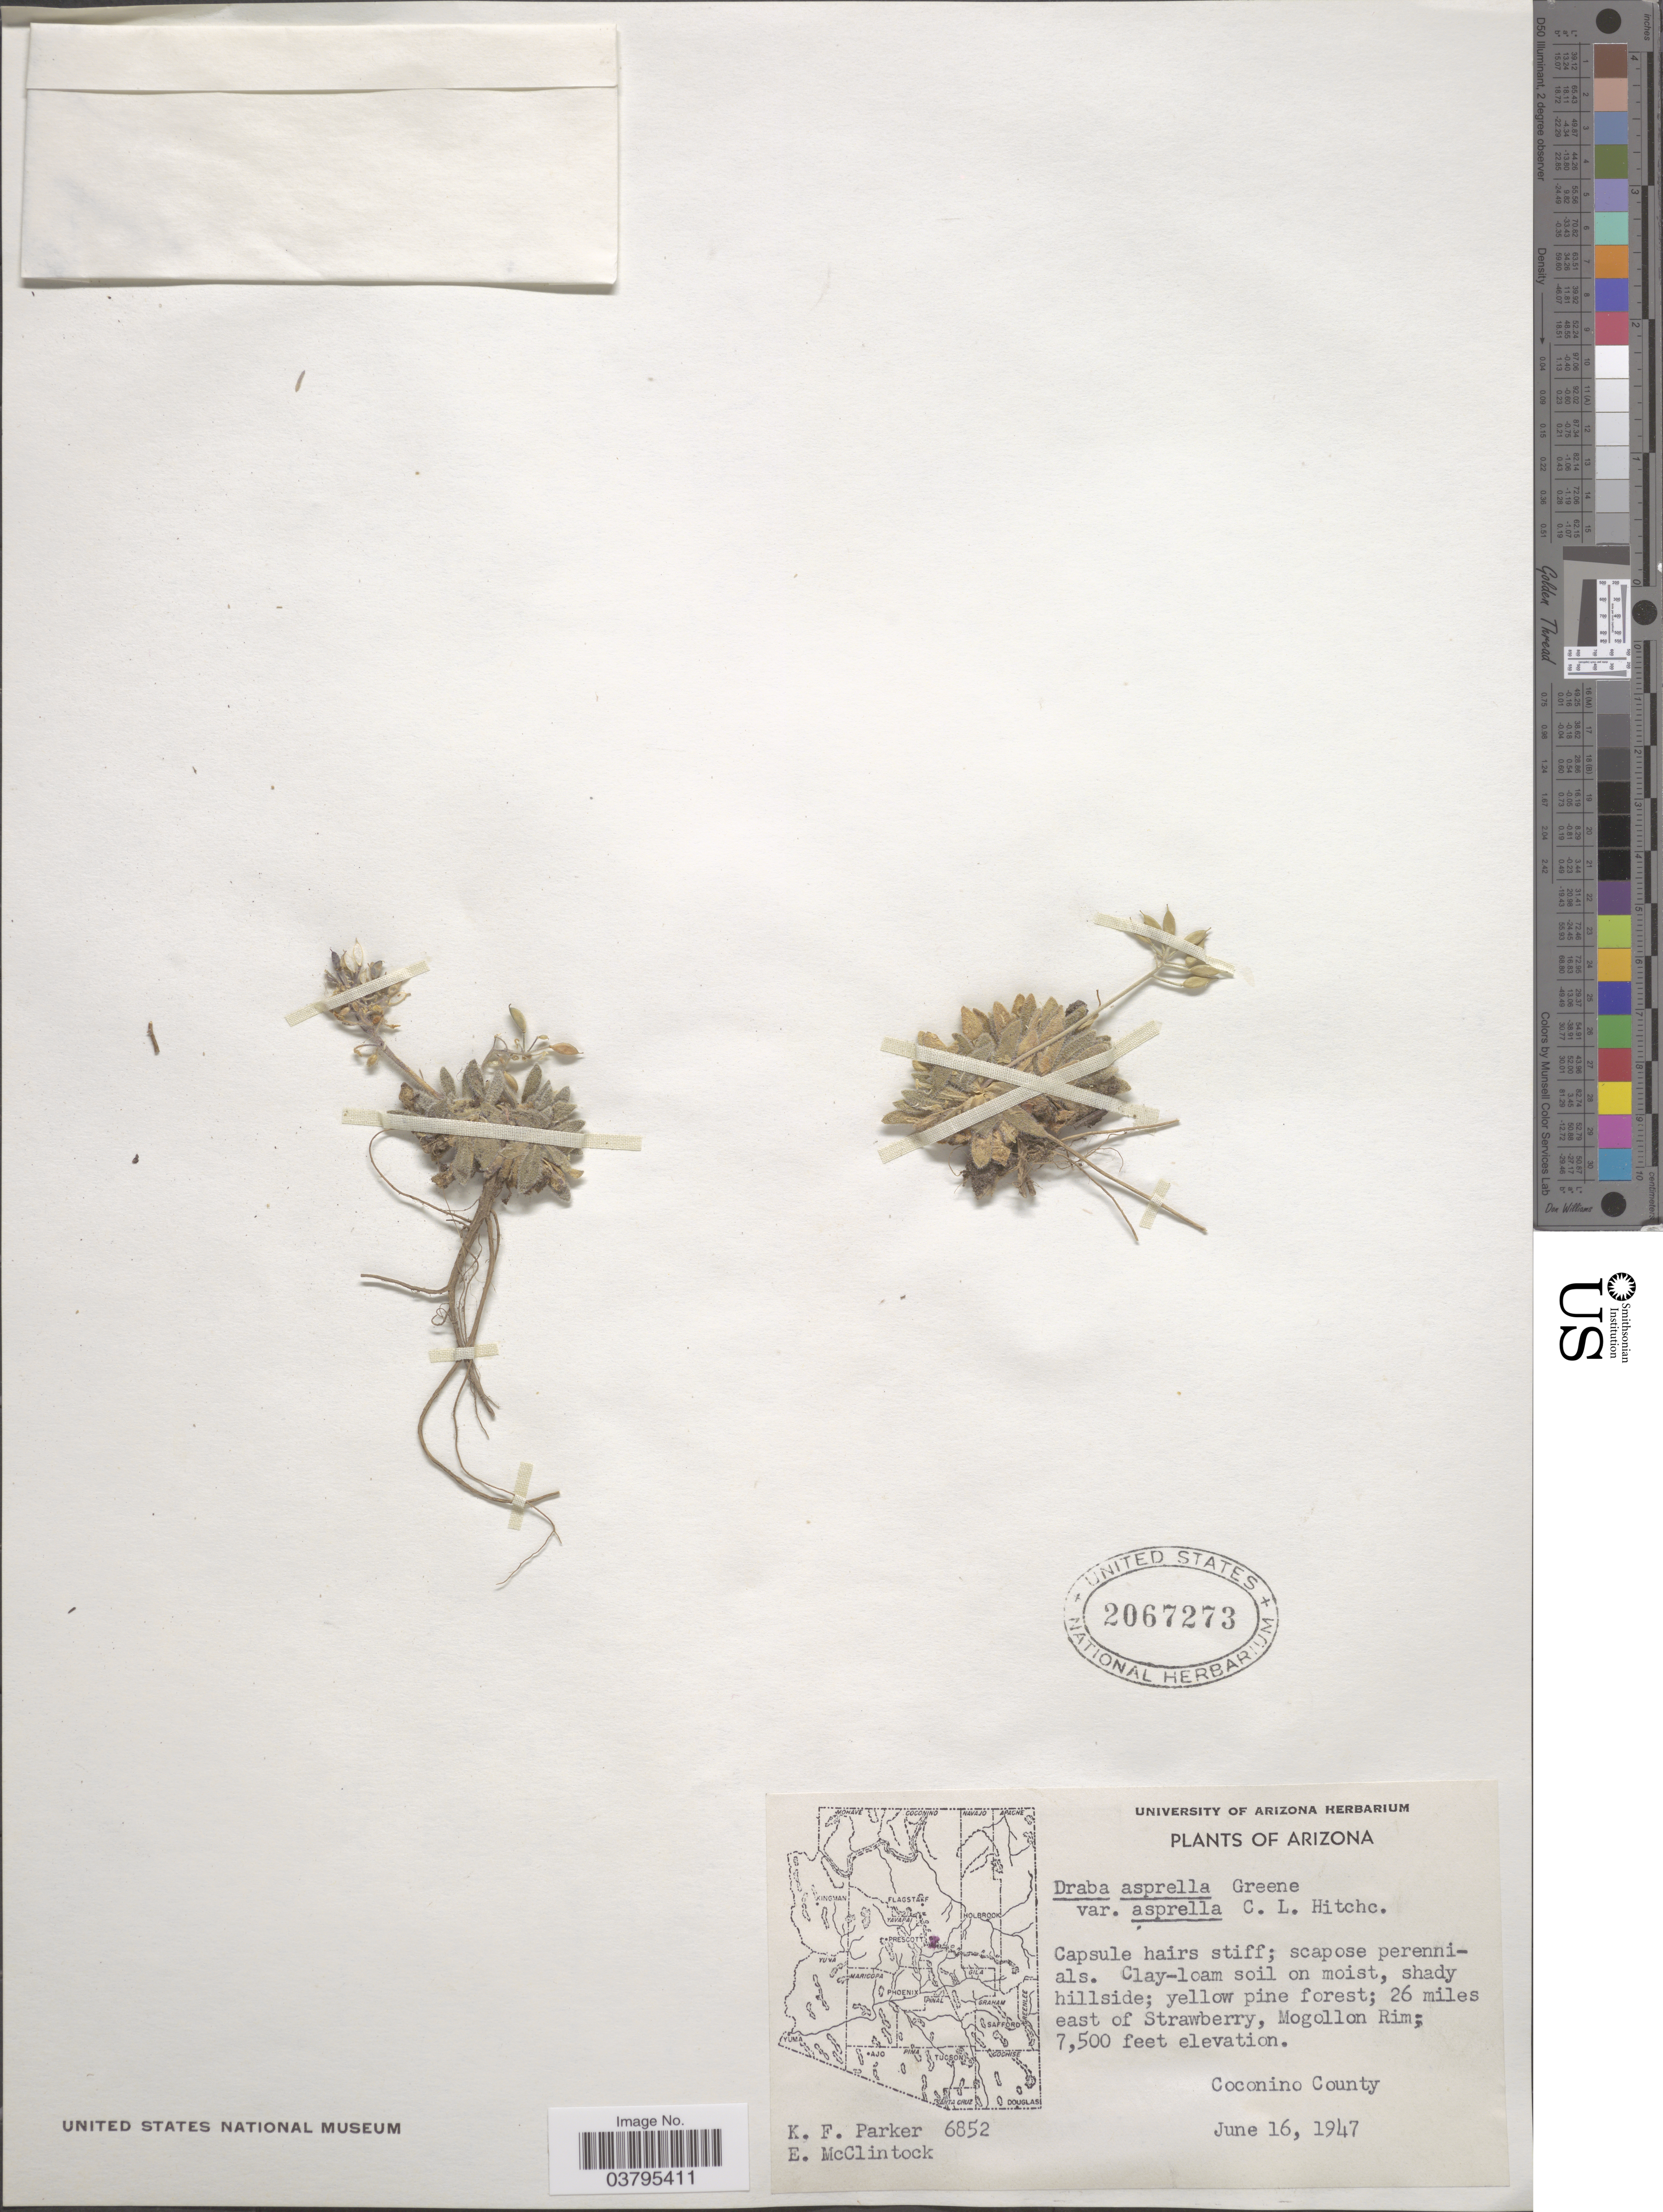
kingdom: Plantae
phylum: Tracheophyta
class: Magnoliopsida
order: Brassicales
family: Brassicaceae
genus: Draba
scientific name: Draba asprella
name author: Greene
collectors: K. F. Parker & E. McClintock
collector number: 6852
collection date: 1947-06-16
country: United States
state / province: Arizona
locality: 26 miles east of Strawberry, Mogollon Rim. Coconino County.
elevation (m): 2286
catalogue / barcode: US 2067273